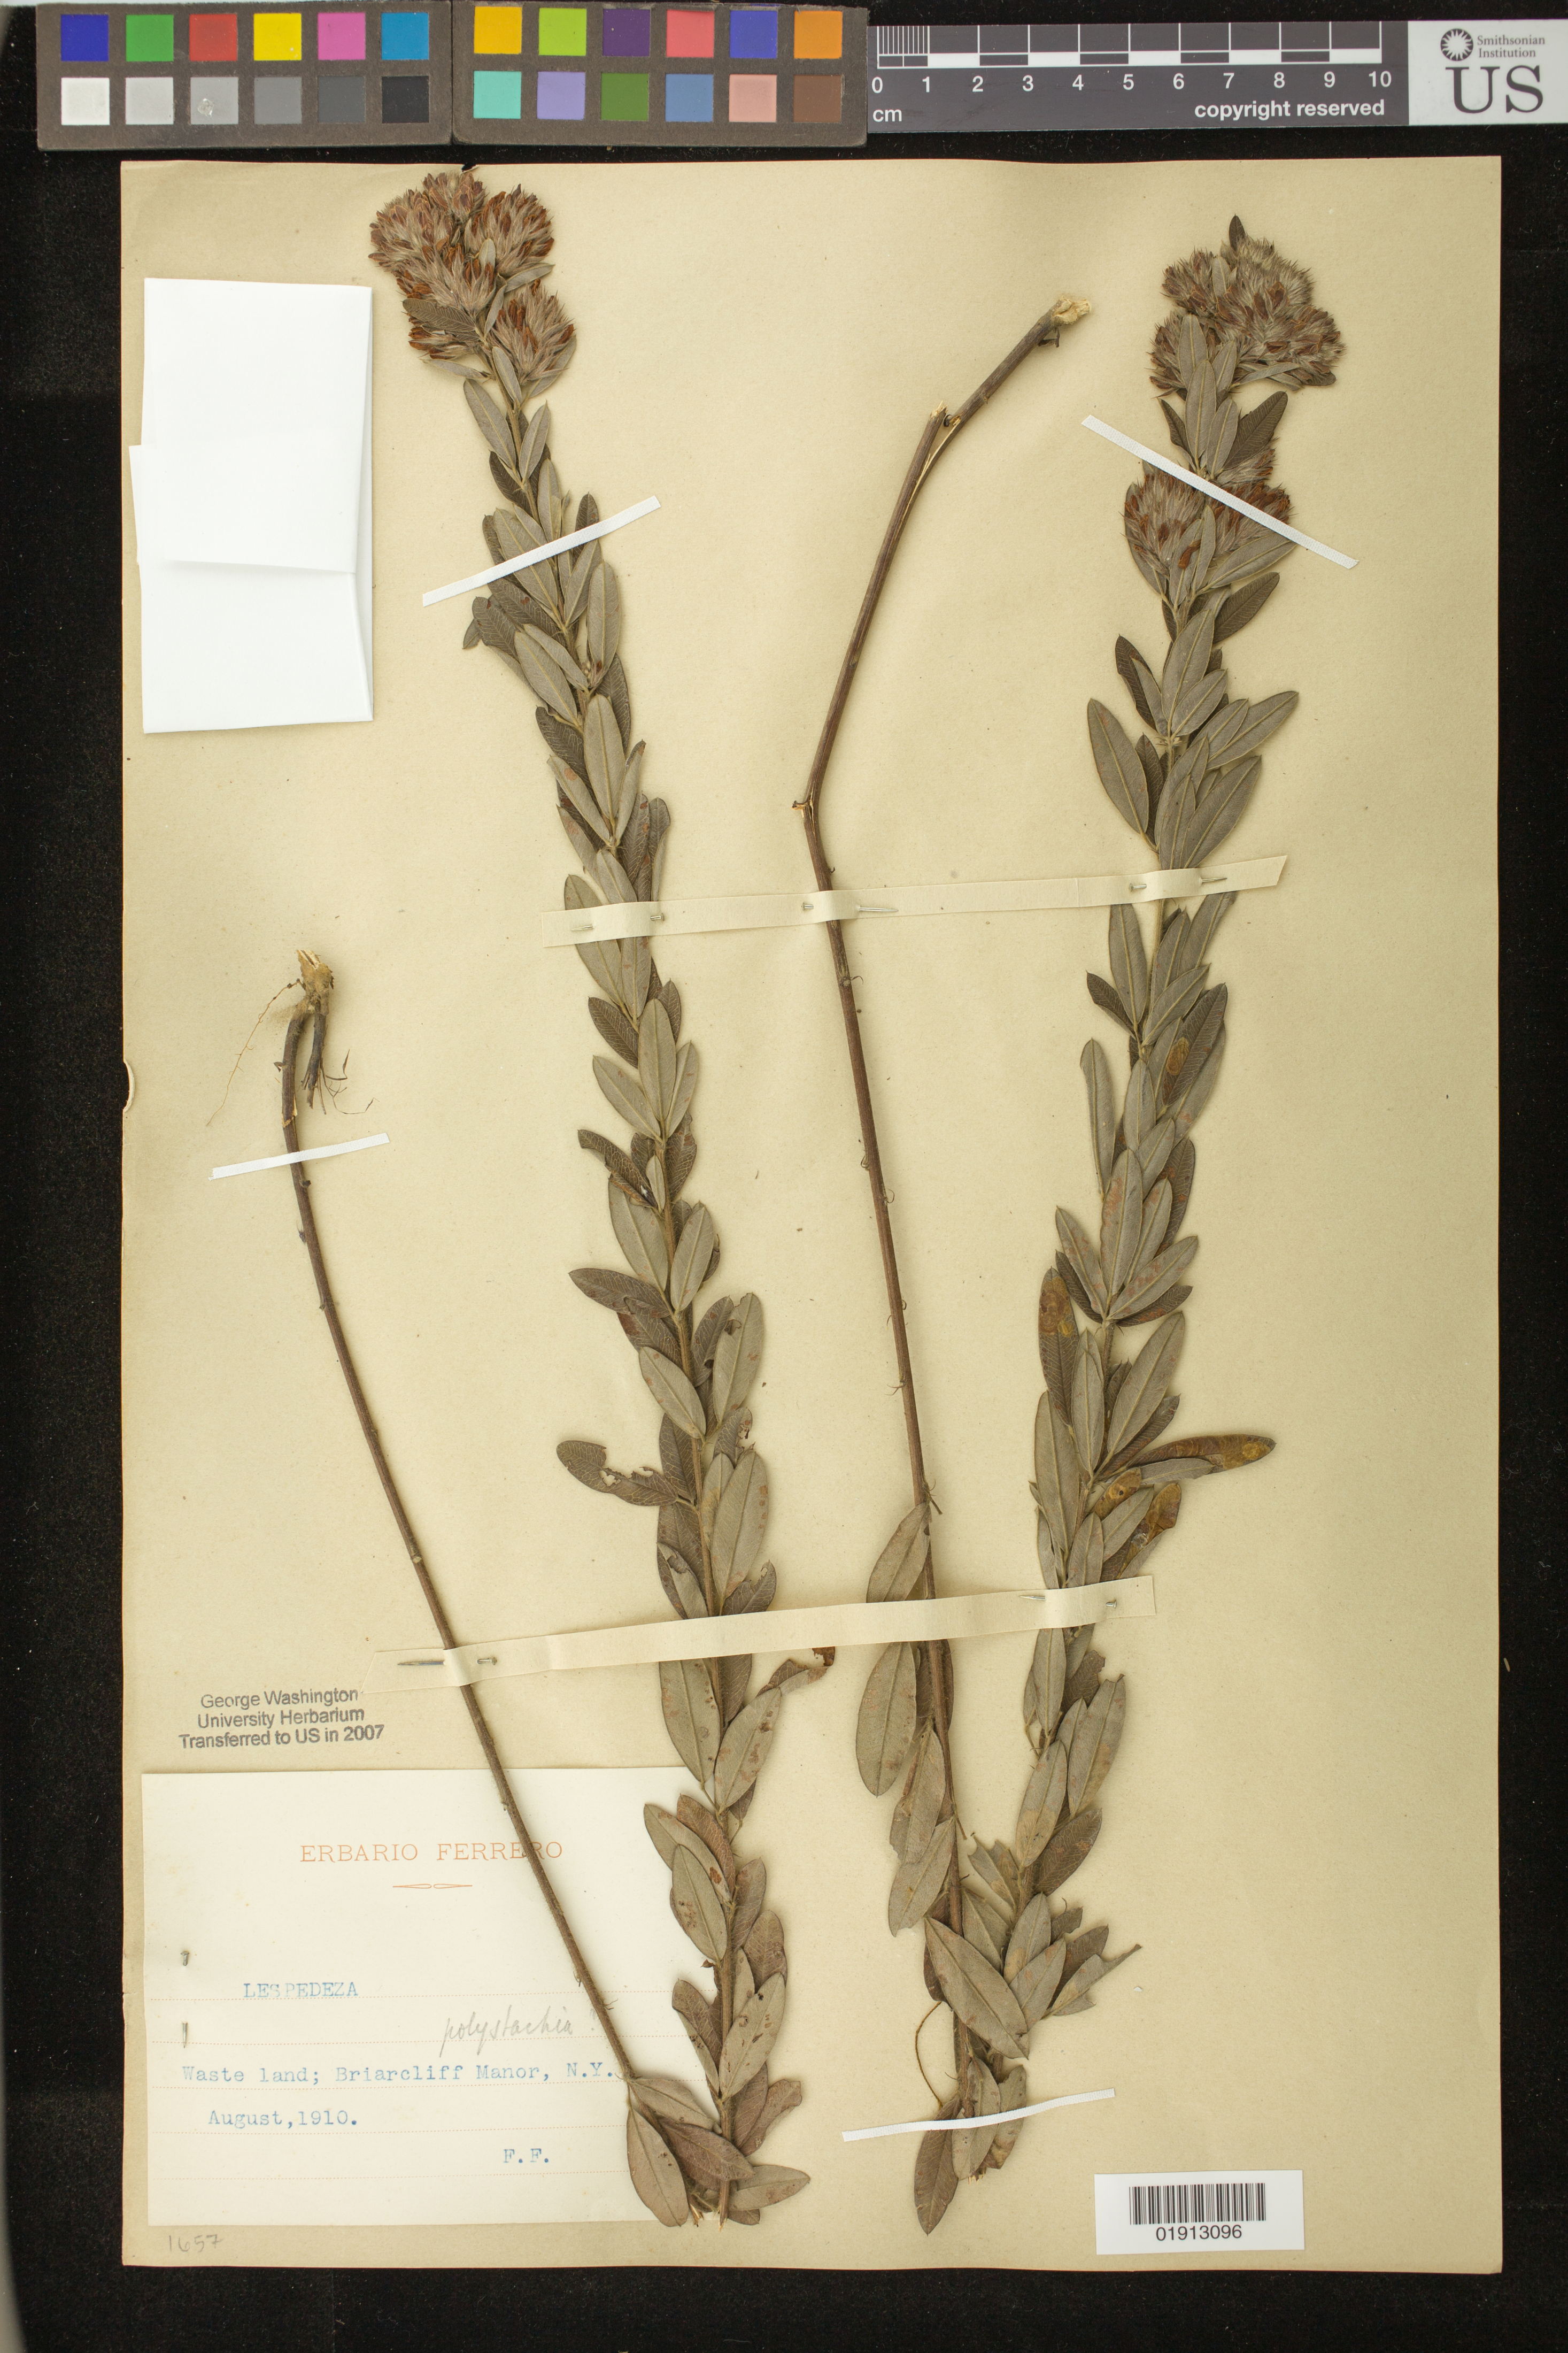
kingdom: Plantae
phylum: Tracheophyta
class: Magnoliopsida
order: Fabales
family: Fabaceae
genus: Lespedeza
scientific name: Lespedeza polystachya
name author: Michx.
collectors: F. Ferrero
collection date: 1910-08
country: United States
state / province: New York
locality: Briarcliff Manor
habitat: Waste land.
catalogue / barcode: US 3781630